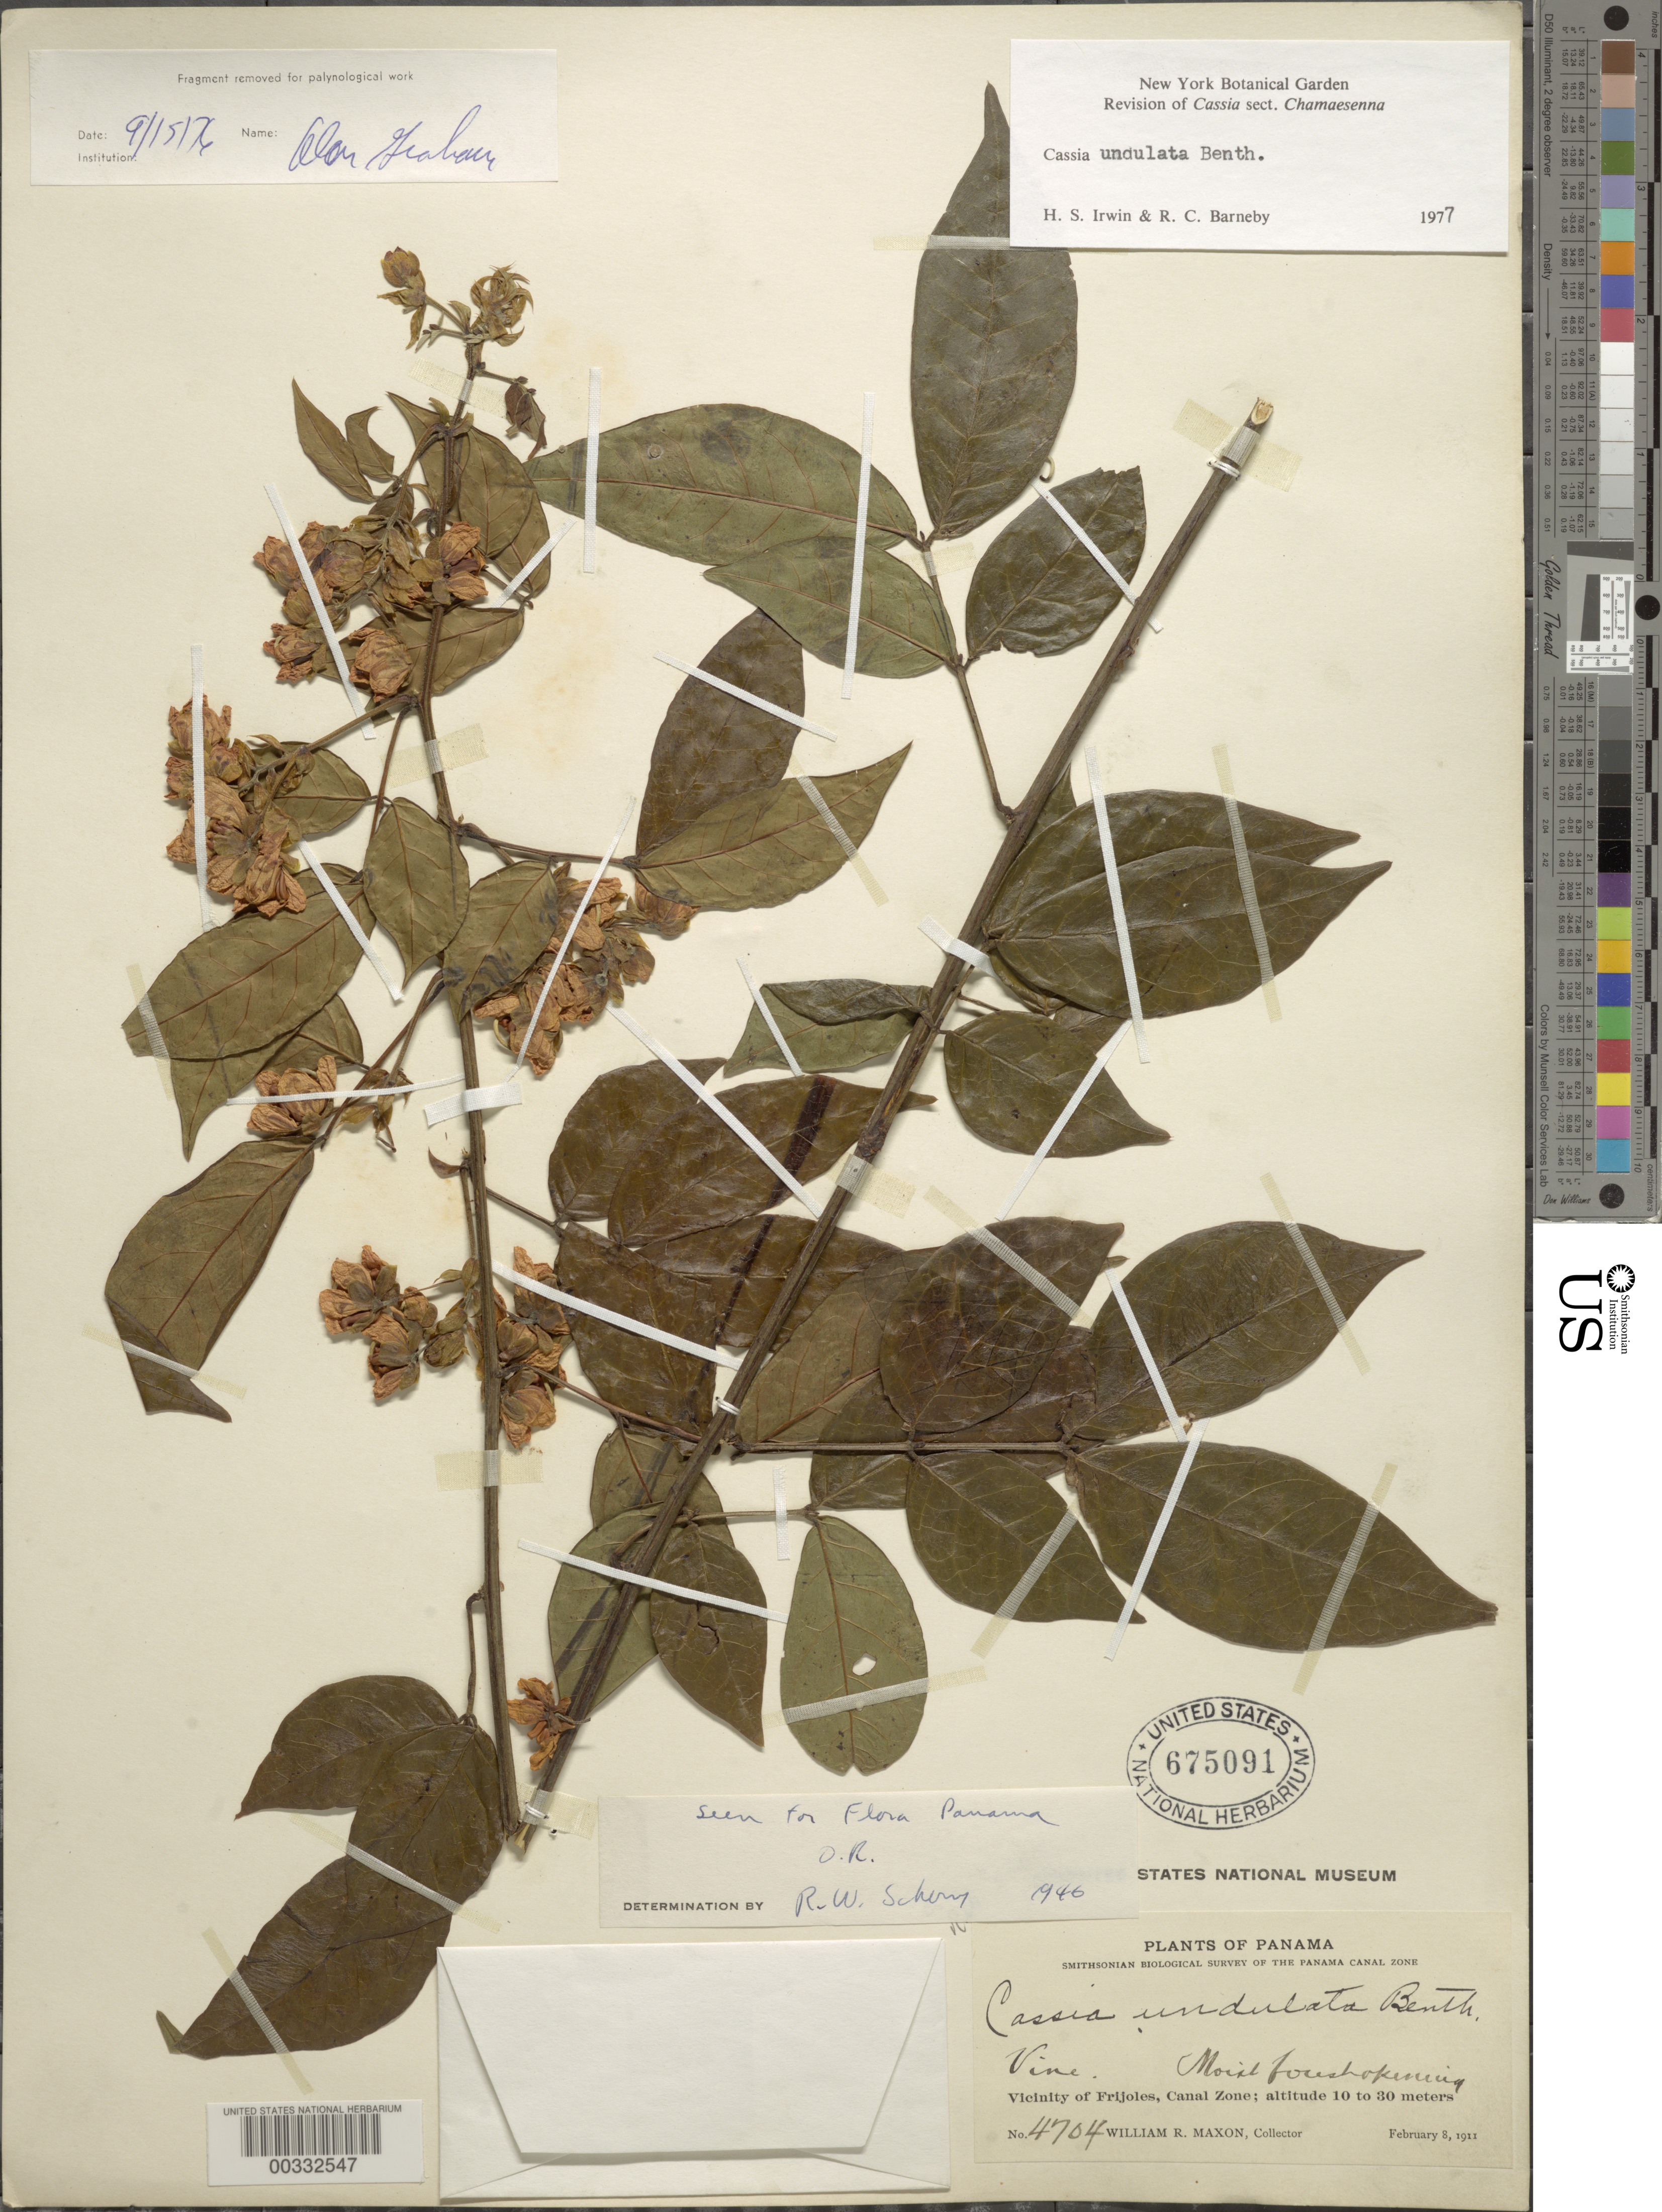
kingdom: Plantae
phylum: Tracheophyta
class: Magnoliopsida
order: Fabales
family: Fabaceae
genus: Senna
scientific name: Senna undulata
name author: (Benth.) H.S. Irwin & Barneby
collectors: W. R. Maxon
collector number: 4704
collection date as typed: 08 Feb 1911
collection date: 1911-02-08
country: Panama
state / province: Colón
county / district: Canal Zone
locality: Vicinity of Frijoles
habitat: Moist forest opening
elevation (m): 10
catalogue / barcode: US 675091